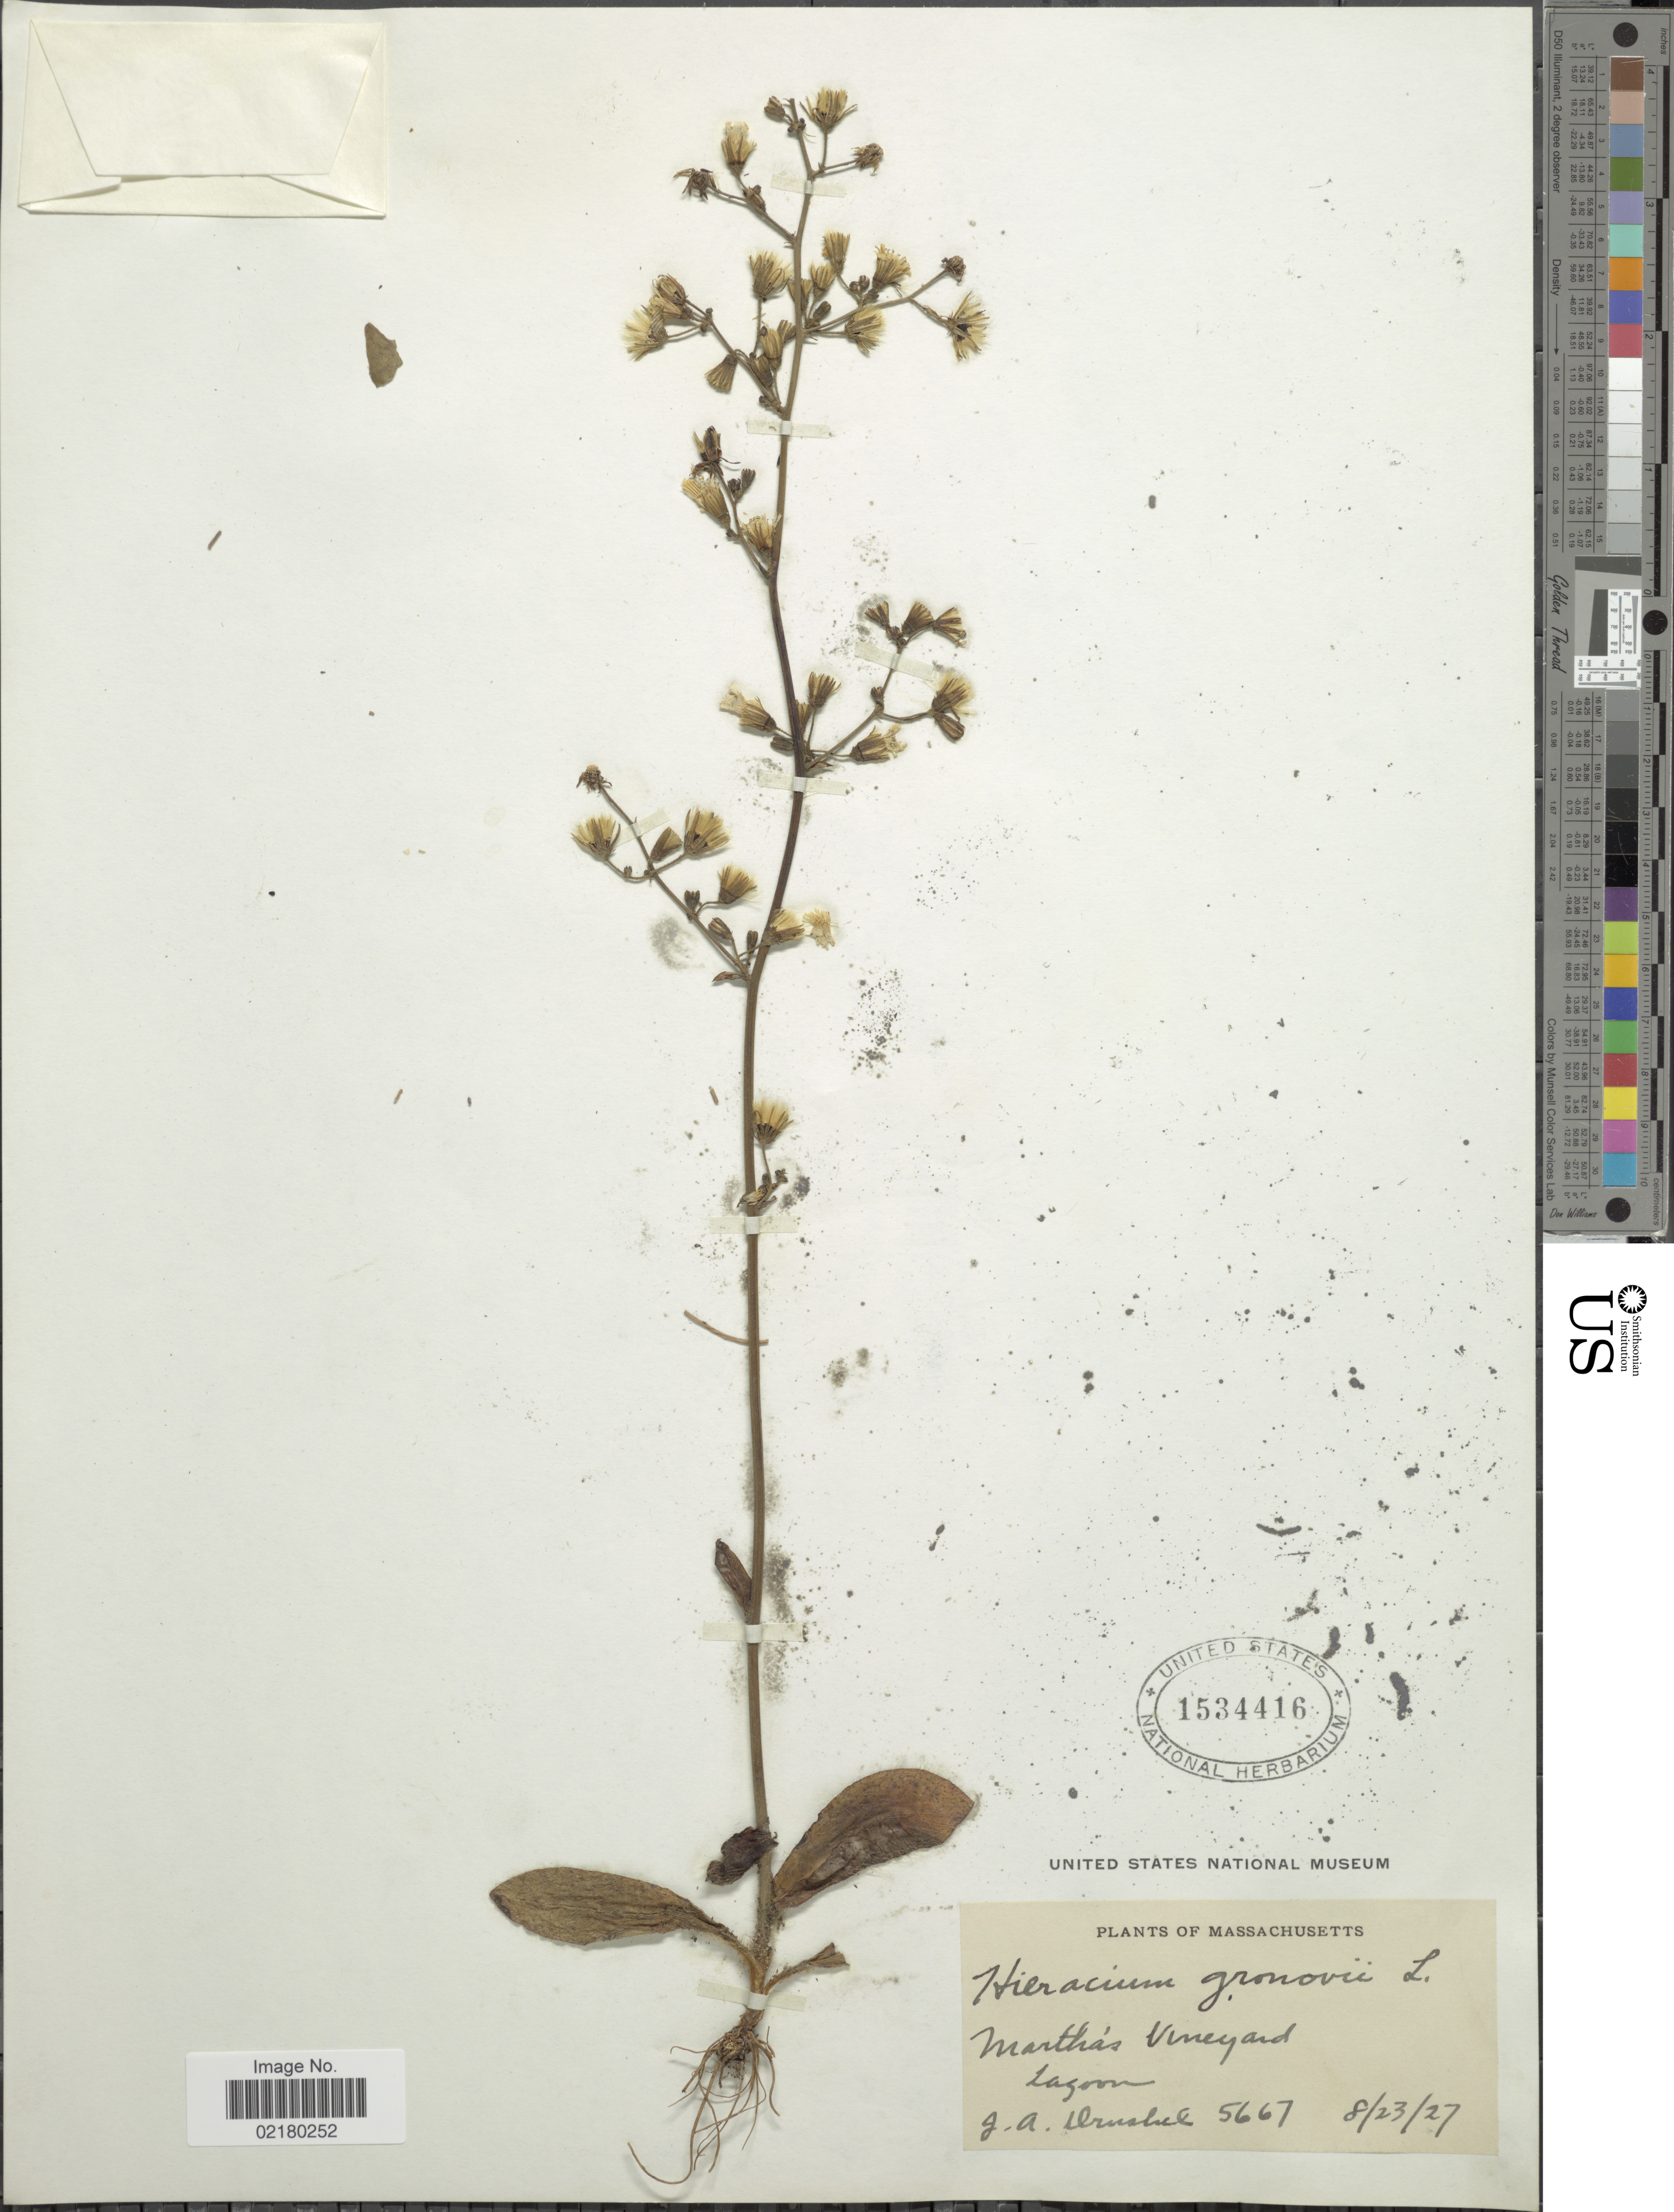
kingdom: Plantae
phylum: Tracheophyta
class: Magnoliopsida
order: Asterales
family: Asteraceae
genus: Hieracium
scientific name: Hieracium gronovii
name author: L.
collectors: J. A. Drushel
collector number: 5667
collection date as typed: Transcribed d/m/y: 23/8/27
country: United States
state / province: Massachusetts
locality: Martha's Vineyard, Lagoon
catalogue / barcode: US 1534416